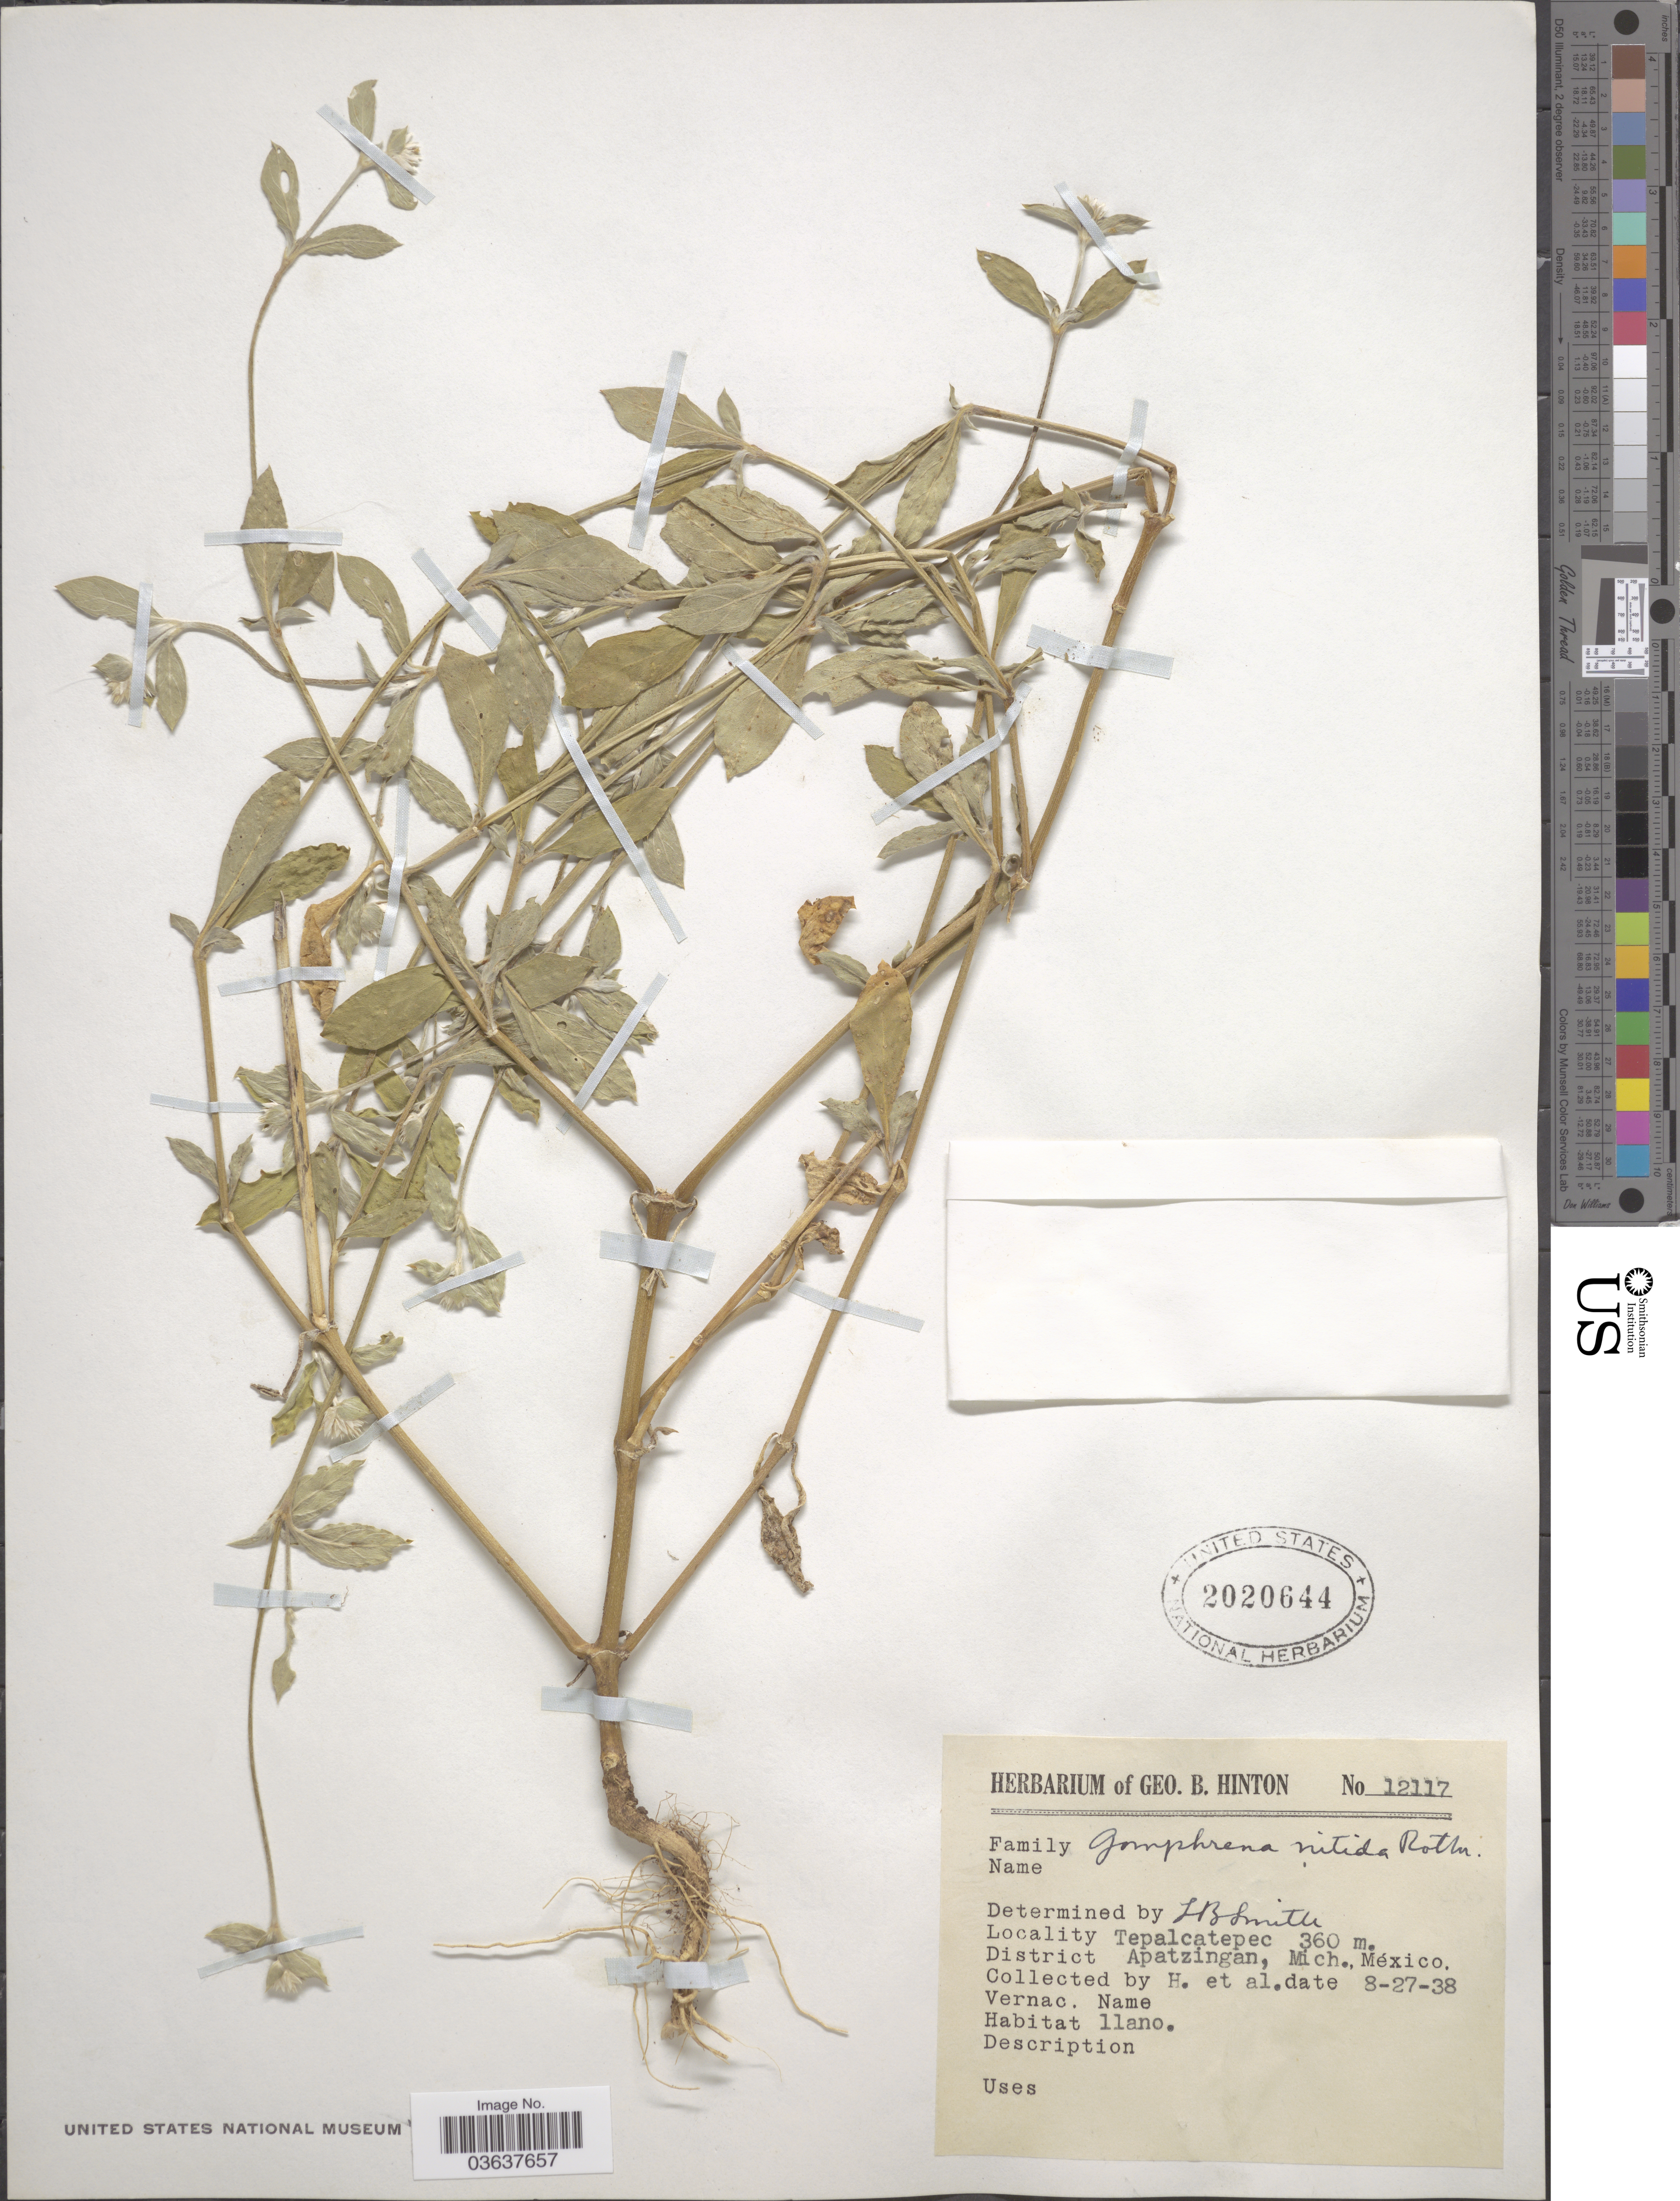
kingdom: Plantae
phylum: Tracheophyta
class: Magnoliopsida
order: Caryophyllales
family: Amaranthaceae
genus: Gomphrena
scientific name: Gomphrena nitida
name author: Rothr.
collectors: G. B. Hinton & et al.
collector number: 12117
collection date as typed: Transcribed d/m/y: 27/8/38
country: Mexico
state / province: Michoacán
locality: Tepalcatepec, District Apatzingan.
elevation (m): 360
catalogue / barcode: US 2020644